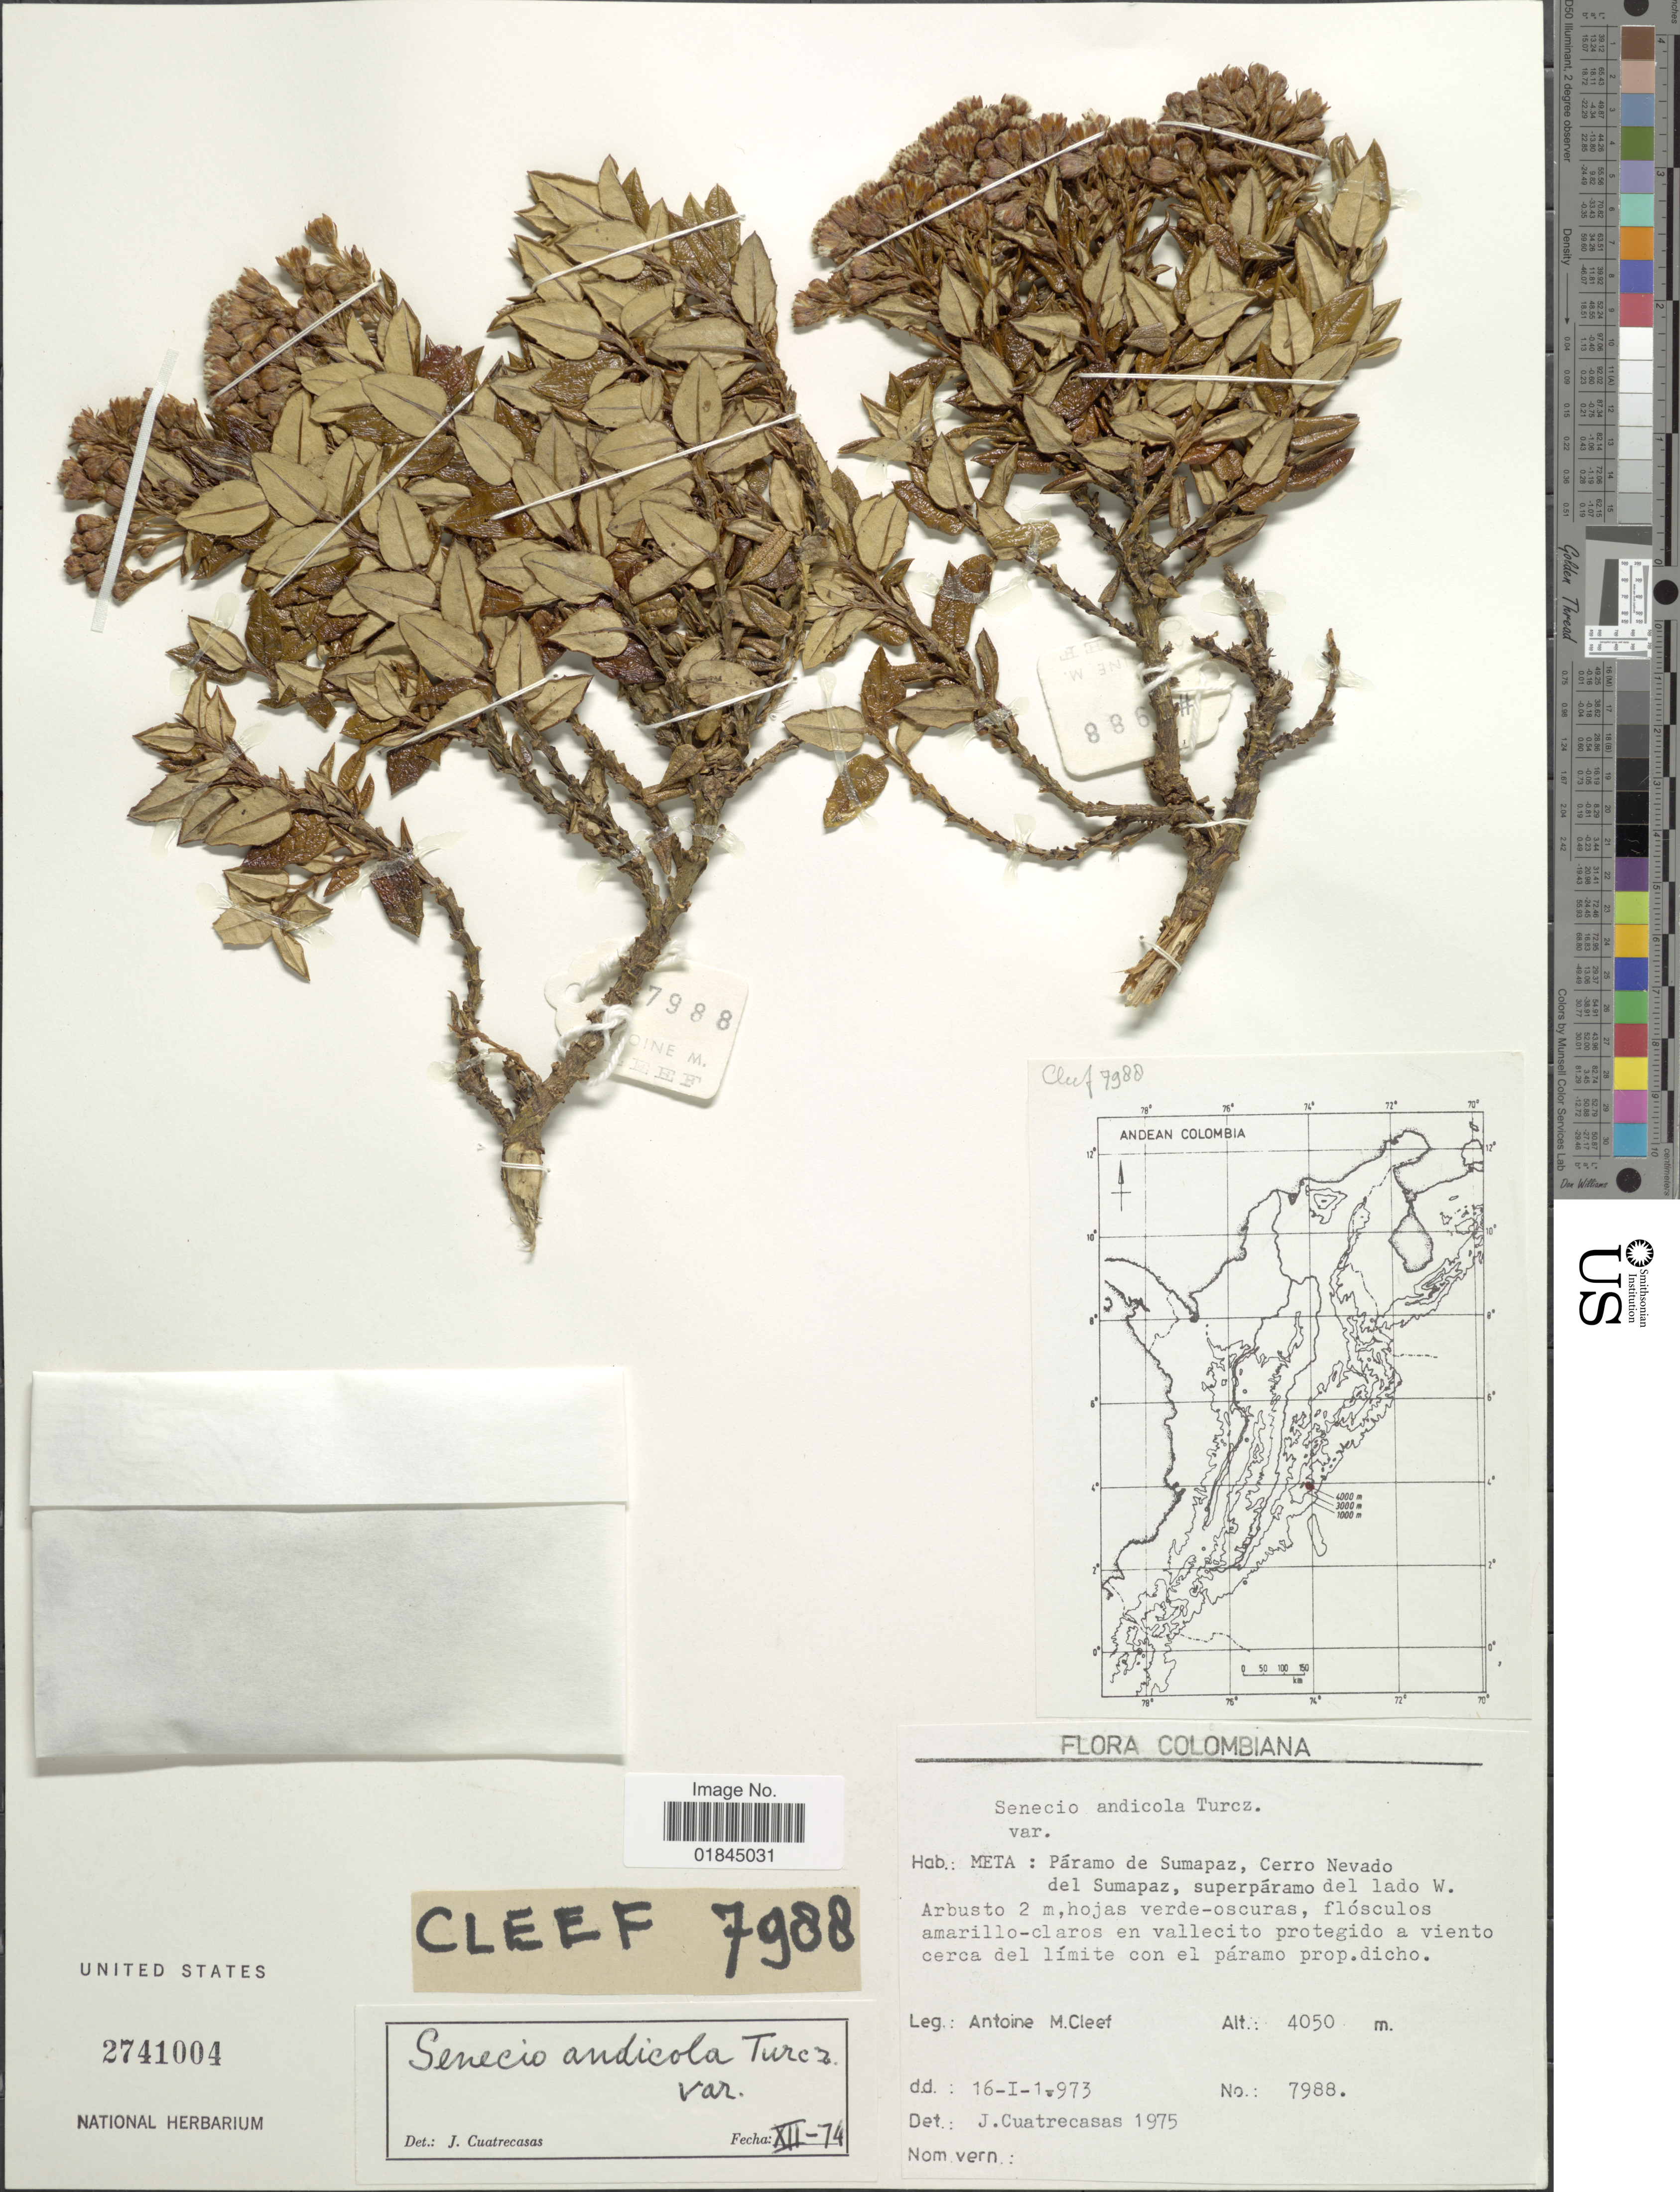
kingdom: Plantae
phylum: Tracheophyta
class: Magnoliopsida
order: Asterales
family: Asteraceae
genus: Pentacalia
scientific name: Pentacalia andicola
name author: (Turcz.) Cuatrec.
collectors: A. M. Cleef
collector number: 7988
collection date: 1973-01-16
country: Colombia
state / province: Meta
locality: Paramo de Sumapaz, Cerro Nevado del Sumapaz, superparamo del lado W.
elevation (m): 4050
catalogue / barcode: US 2741004